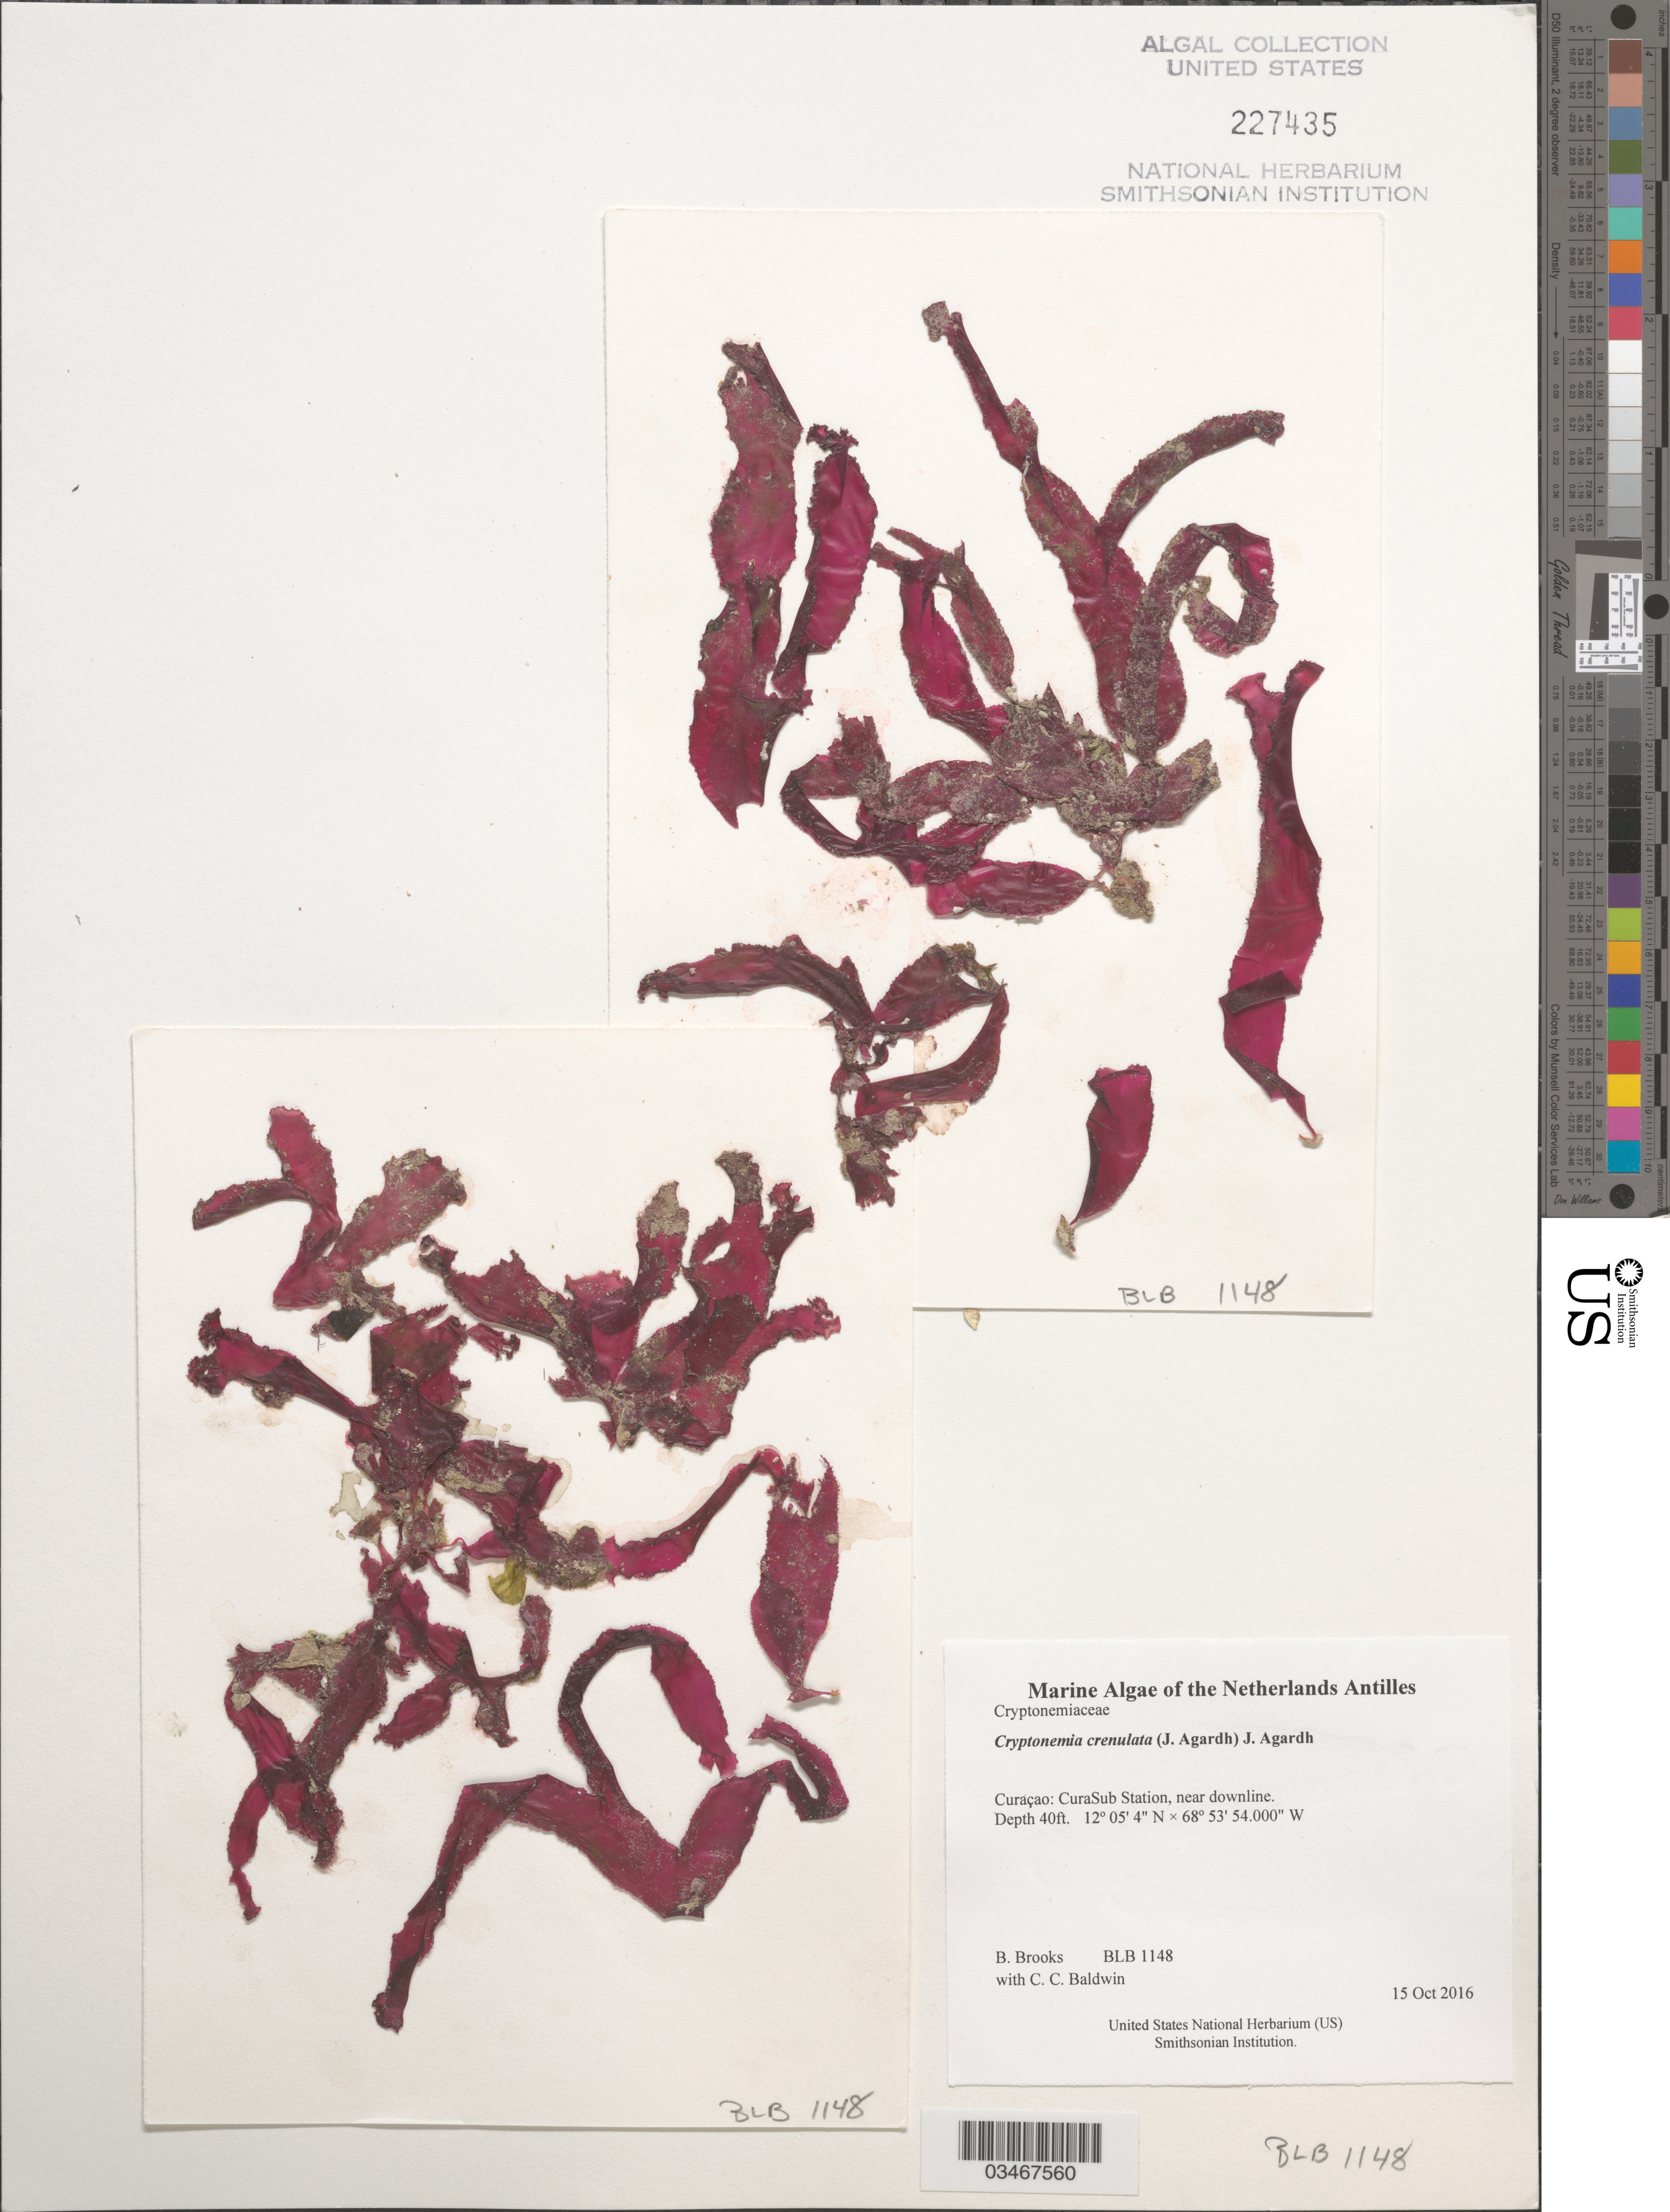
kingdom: Plantae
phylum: Rhodophyta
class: Florideophyceae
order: Halymeniales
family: Halymeniaceae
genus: Cryptonemia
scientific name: Cryptonemia crenulata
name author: (J. Agardh) J. Agardh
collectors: B. Brooks & C. C. Baldwin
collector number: BLB 1148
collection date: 2016-10-15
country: Curaçao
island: Curaçao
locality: CuraSub Station, near downline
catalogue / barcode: US 227435